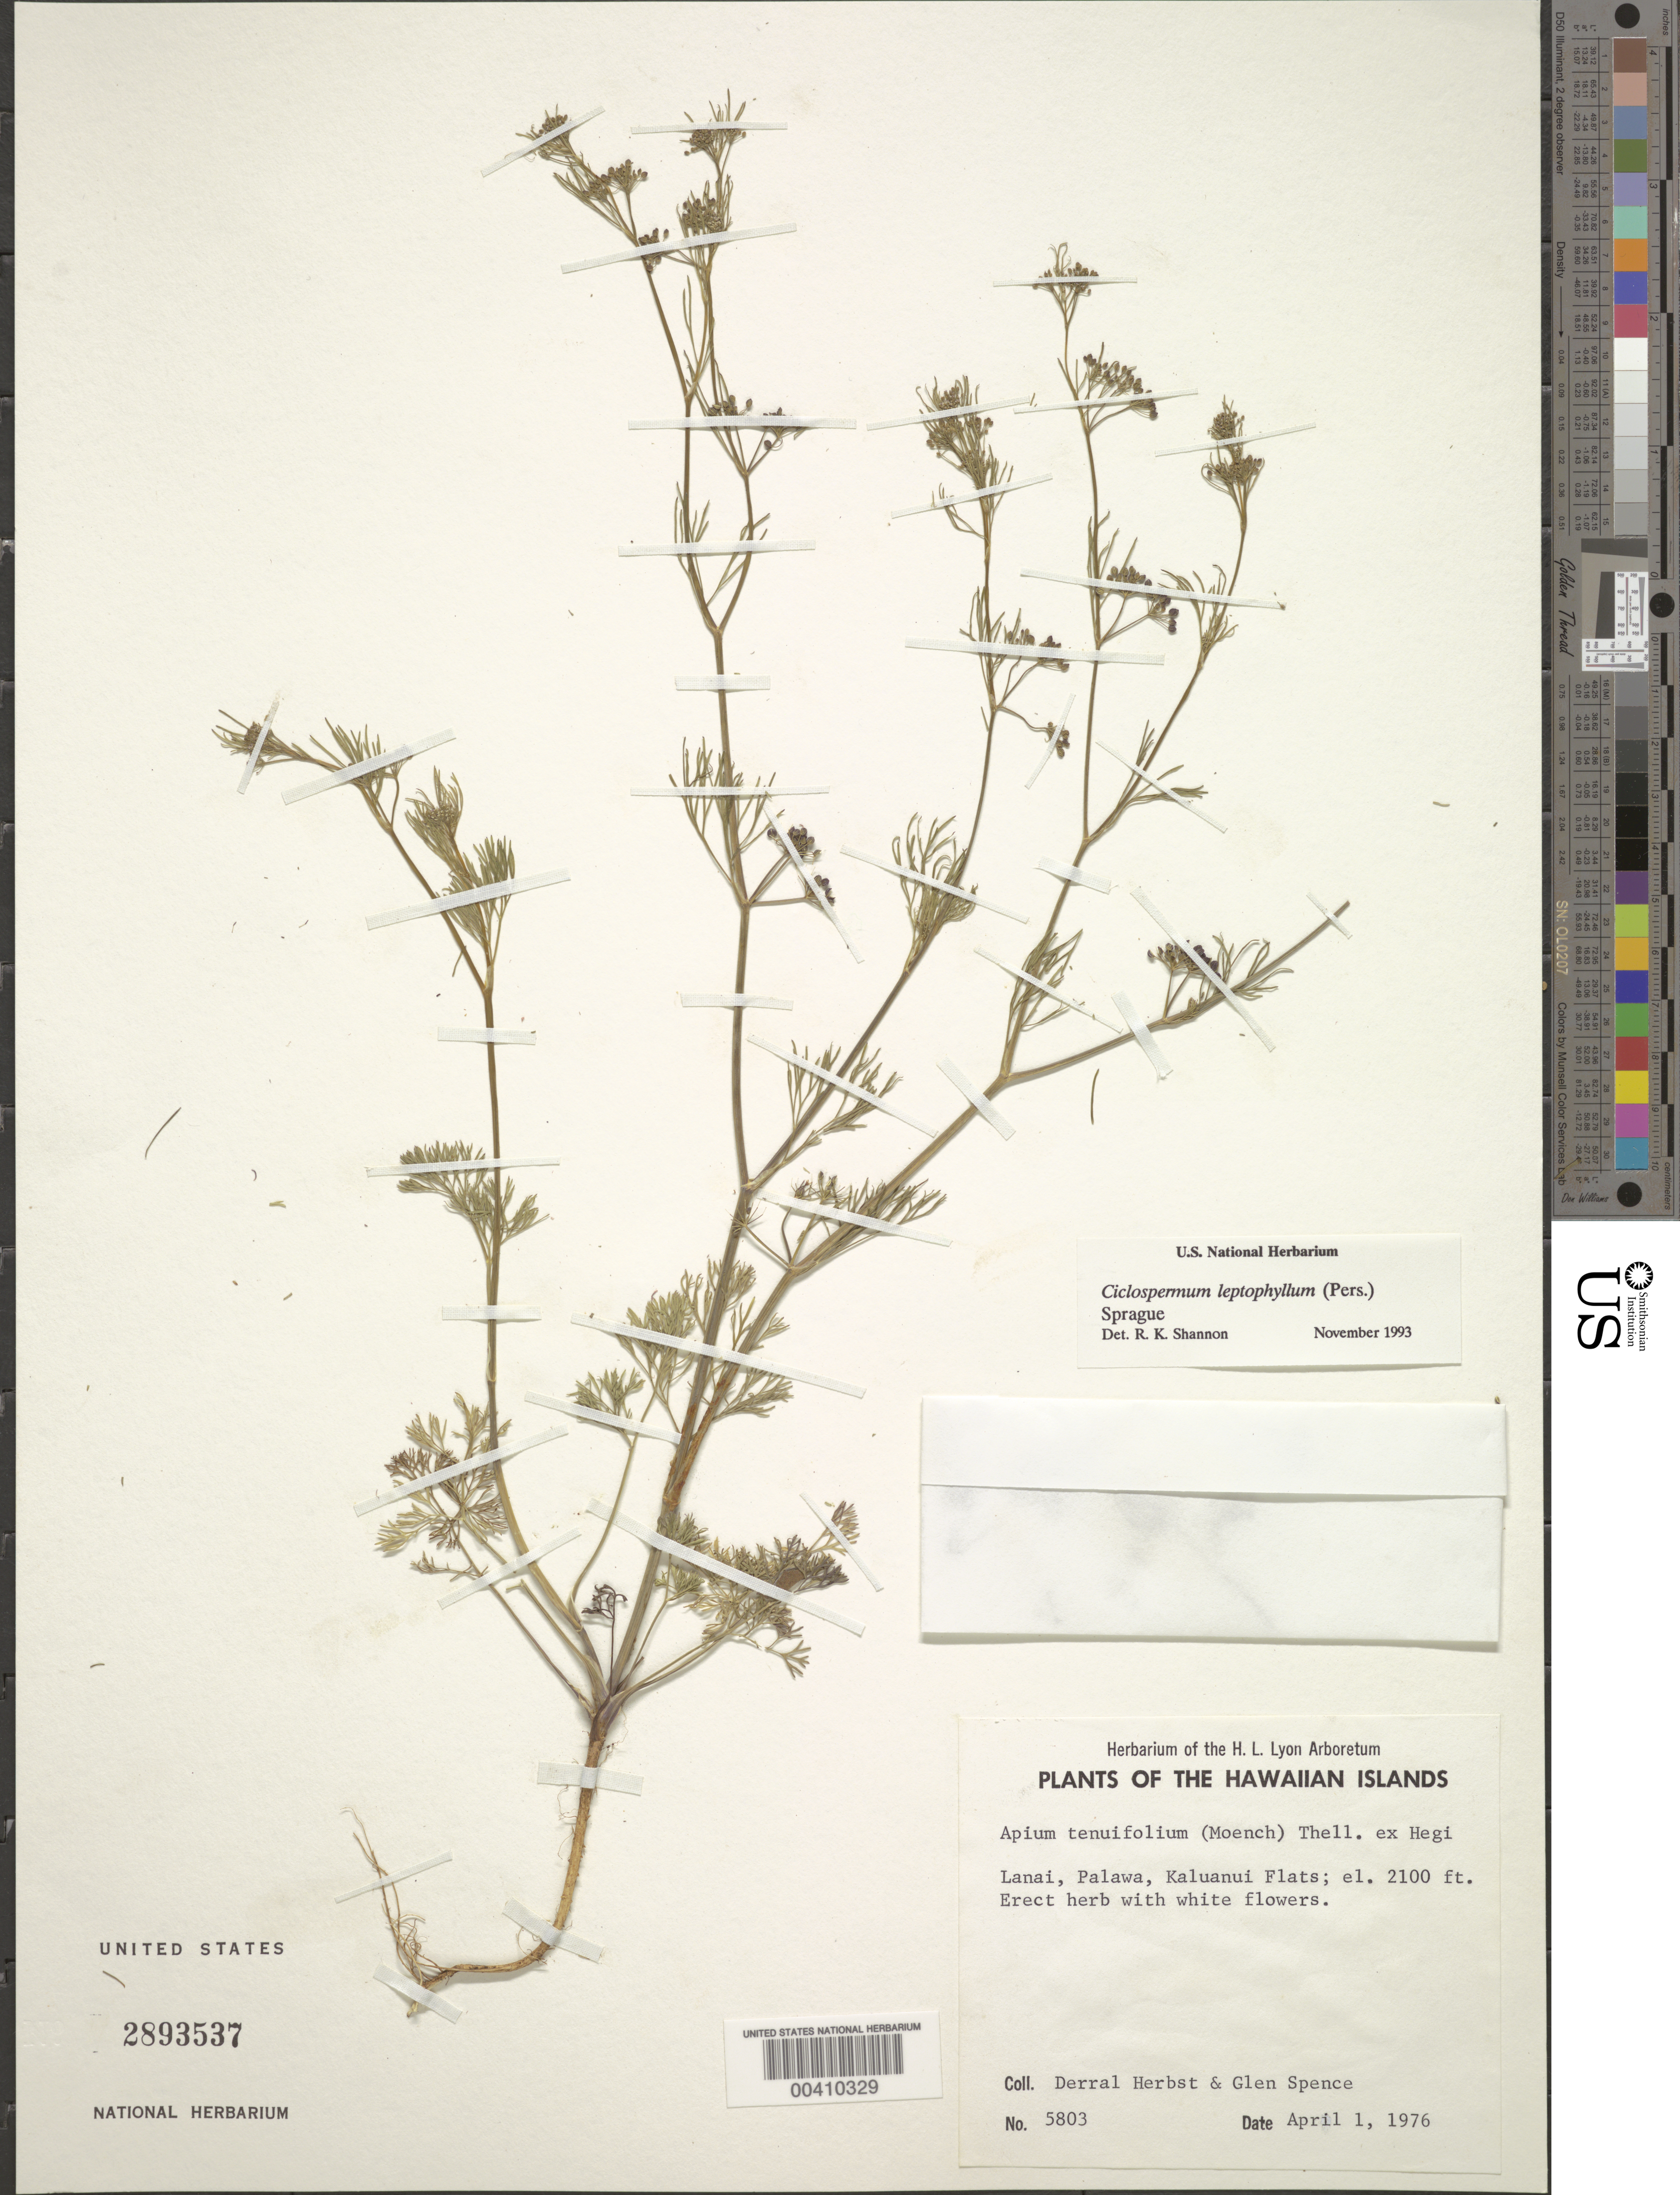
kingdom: Plantae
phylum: Tracheophyta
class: Magnoliopsida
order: Apiales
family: Apiaceae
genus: Cyclospermum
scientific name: Cyclospermum leptophyllum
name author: (Pers.) Sprague ex Britton & P. Wilson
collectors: D. R. Herbst & G. Spence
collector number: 5803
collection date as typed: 1 Apr 1976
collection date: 1976-04-01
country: United States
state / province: Hawaii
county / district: Maui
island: Lana'i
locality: Palawa, Kaluanui Flats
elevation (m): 640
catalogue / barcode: US 2893537